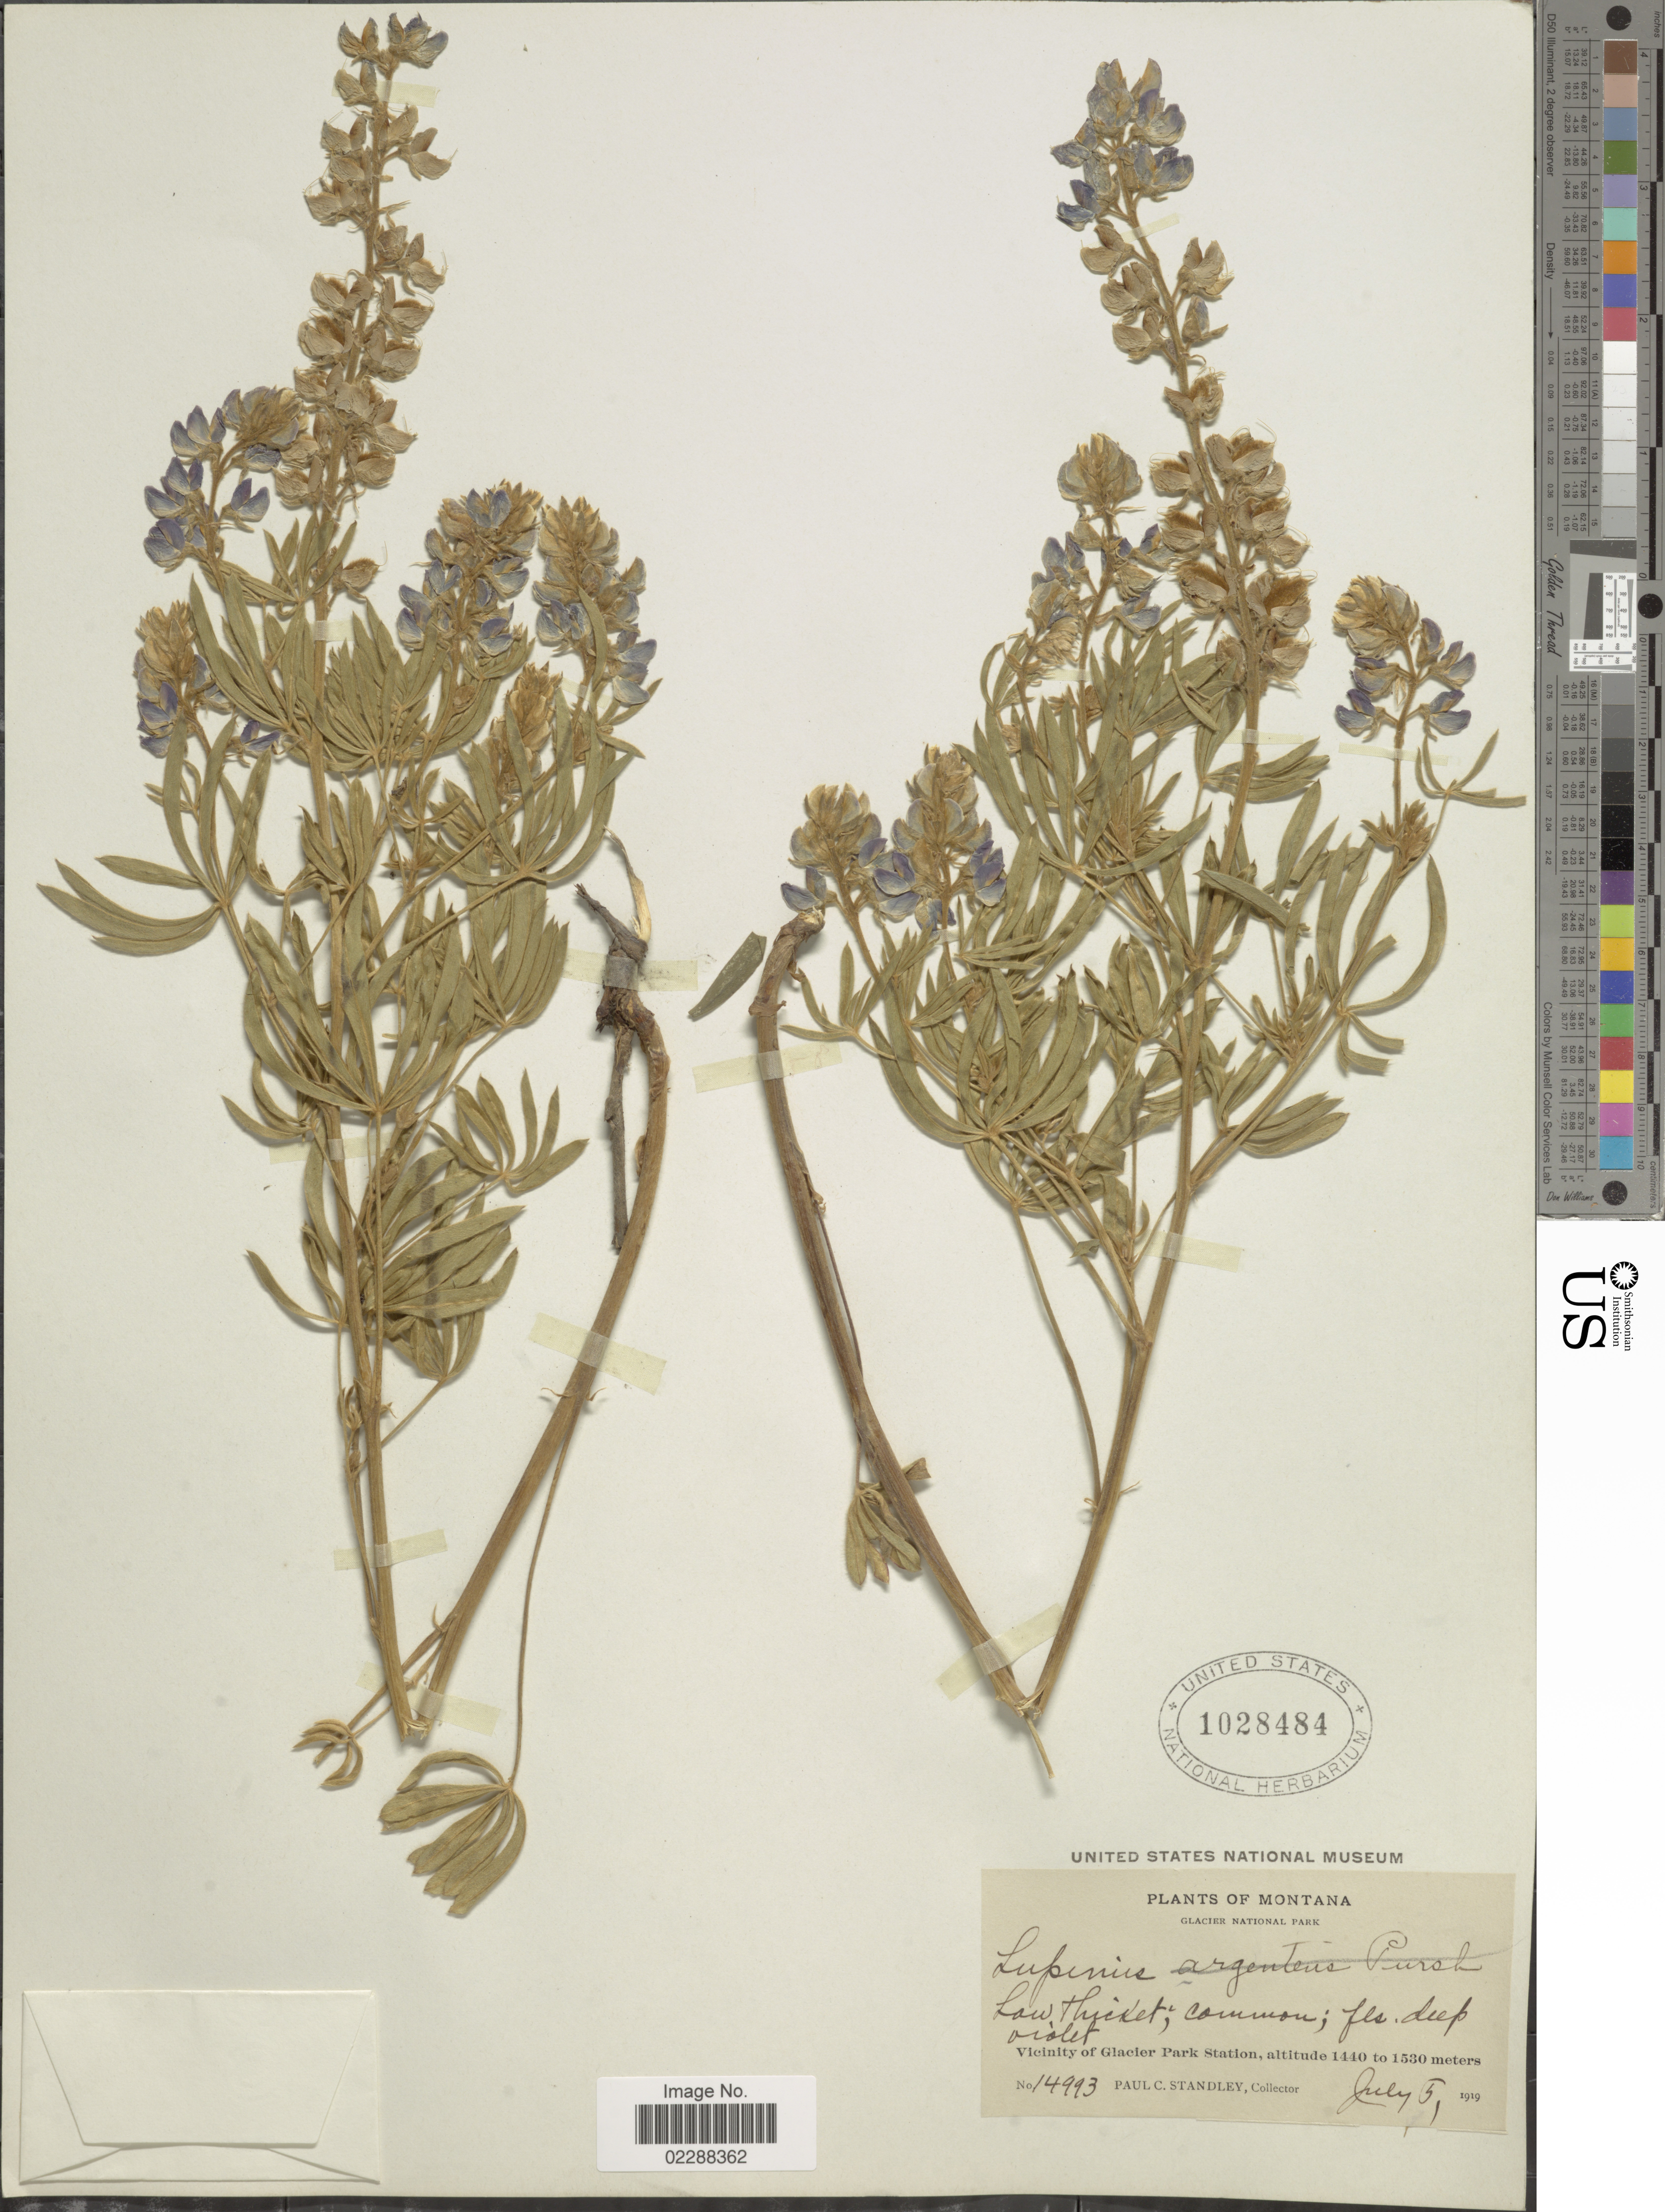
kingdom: Plantae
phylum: Tracheophyta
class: Magnoliopsida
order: Fabales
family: Fabaceae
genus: Lupinus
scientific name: Lupinus sp.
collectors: P. C. Standley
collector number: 14993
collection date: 1919-07-05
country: United States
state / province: Montana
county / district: Glacier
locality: Glacier National Park, Vicinity of Glacier Park Station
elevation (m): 1440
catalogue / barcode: US 1028484